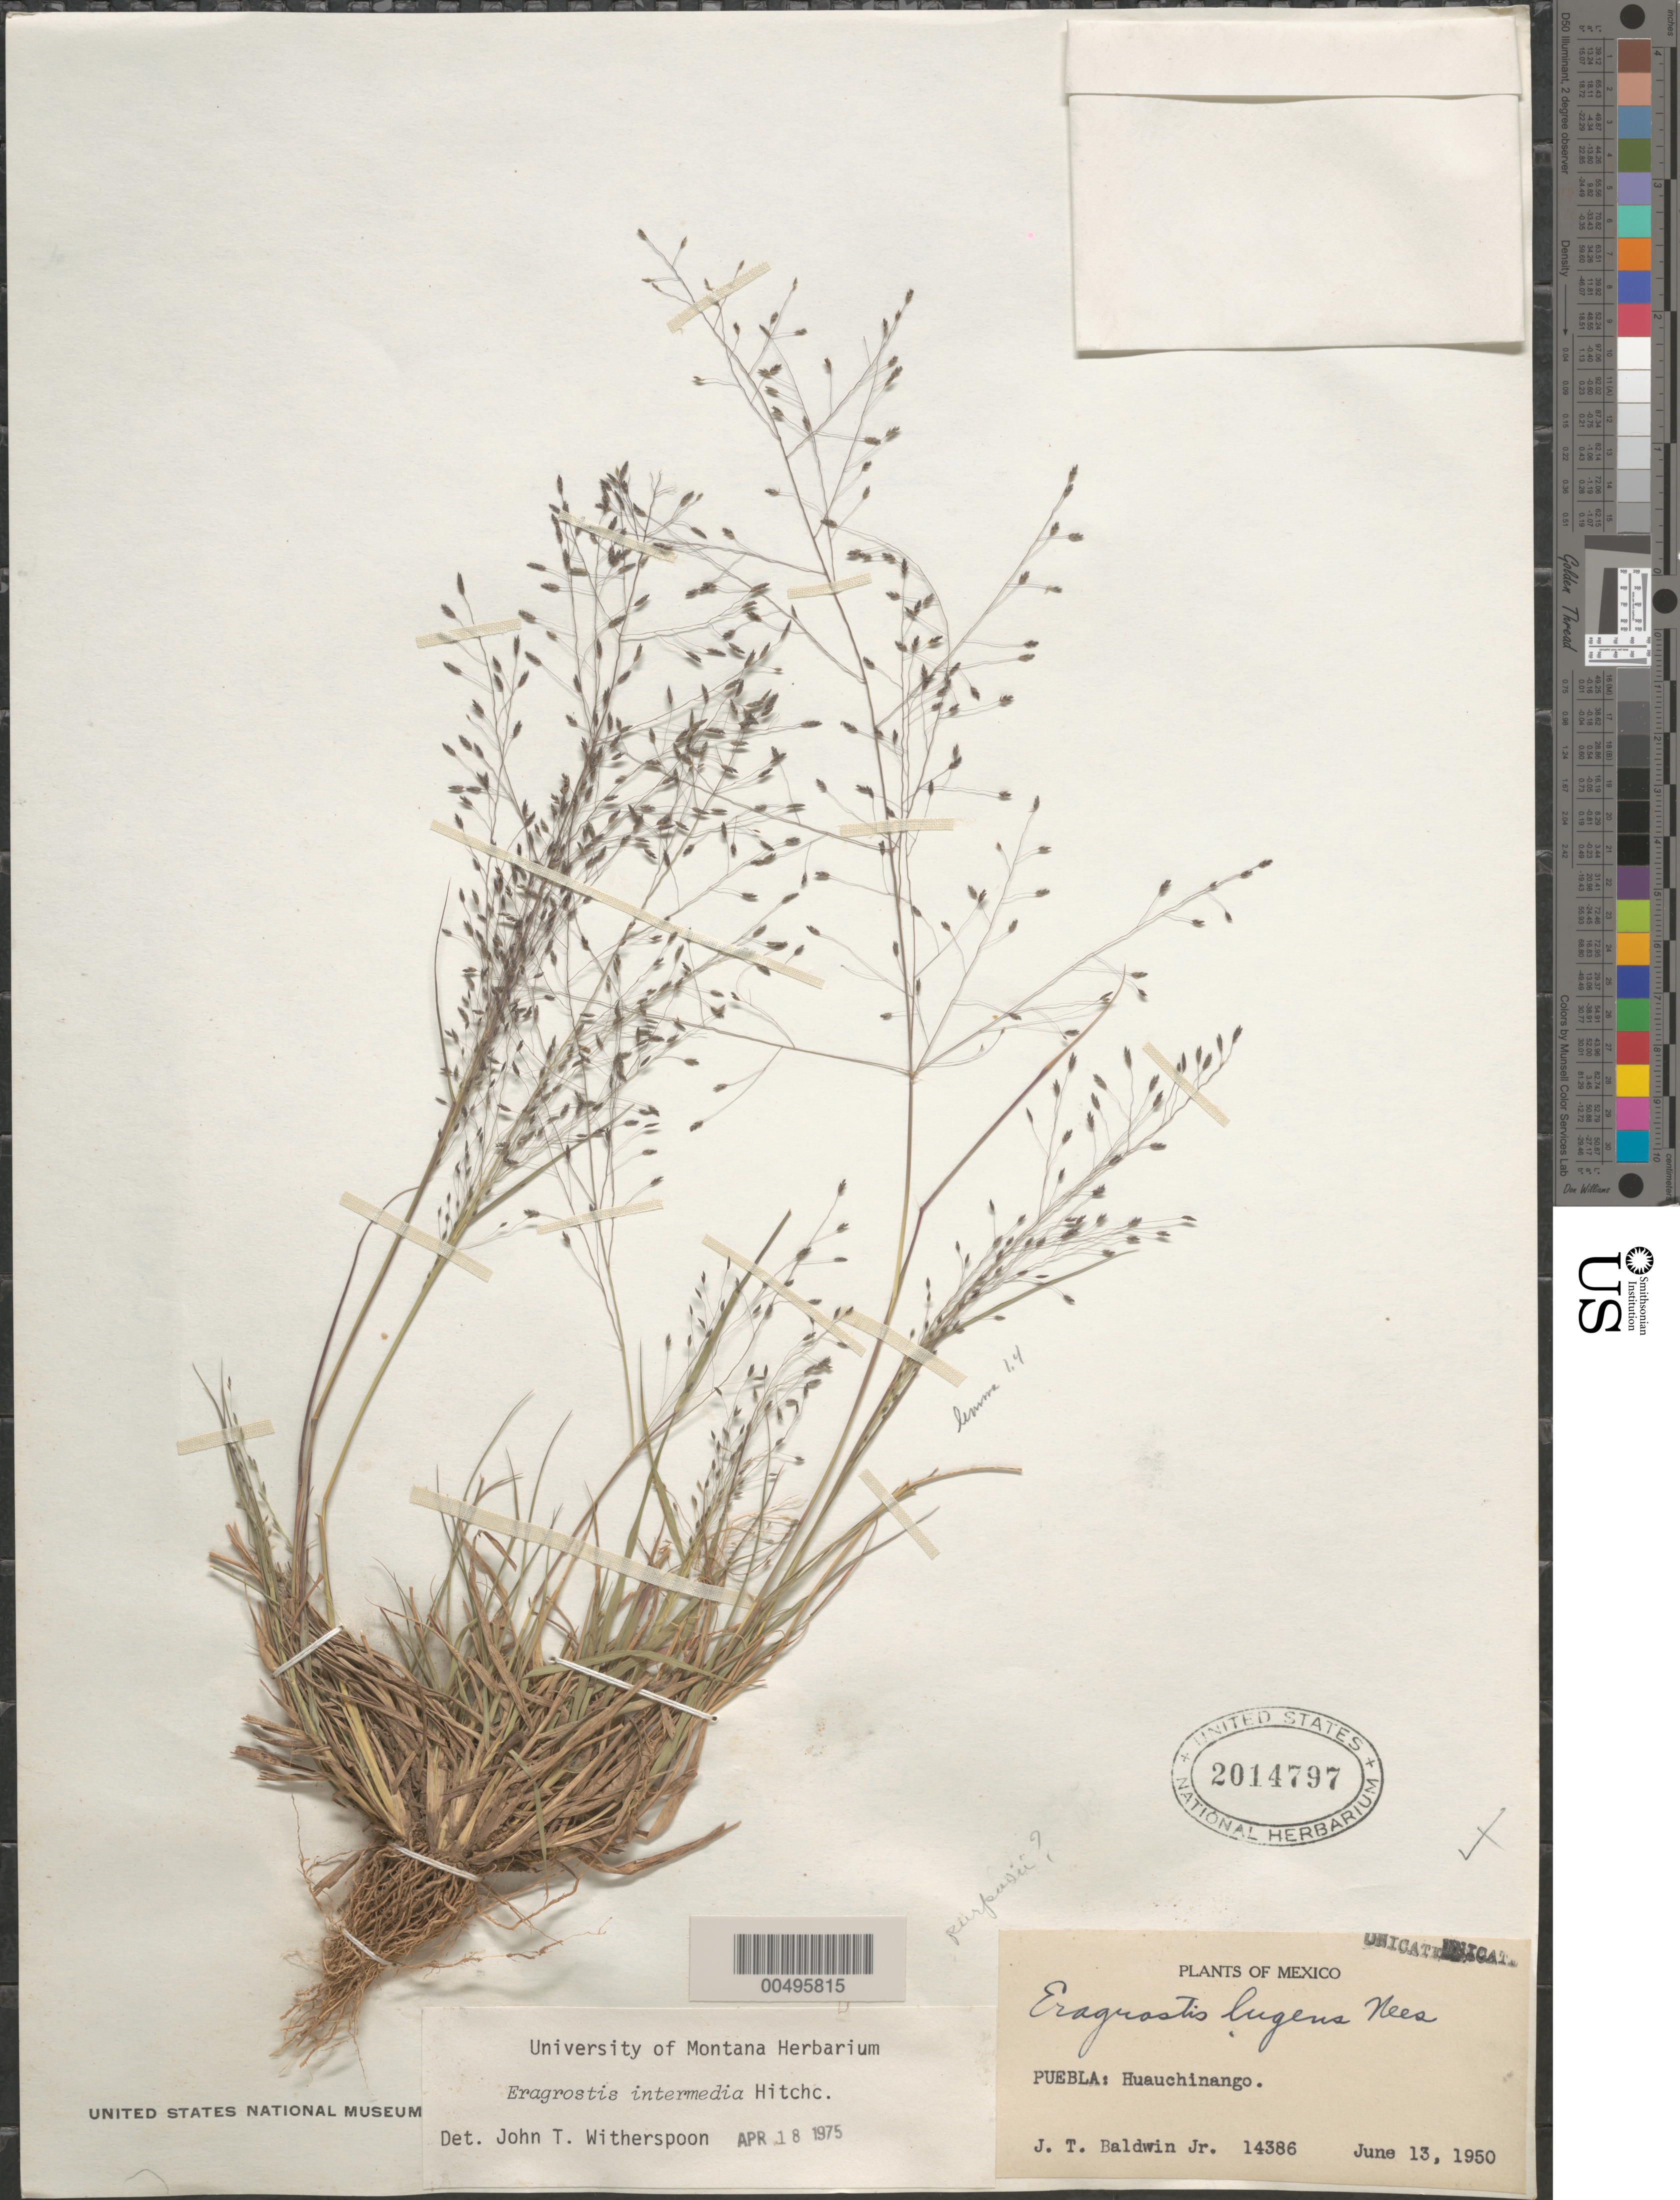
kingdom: Plantae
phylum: Tracheophyta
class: Liliopsida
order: Poales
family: Poaceae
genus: Eragrostis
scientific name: Eragrostis intermedia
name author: Hitchc.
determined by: Witherspoon, John T.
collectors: J. T. Baldwin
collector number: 14386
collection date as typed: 13 Jun 1950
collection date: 1950-06-13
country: Mexico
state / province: Puebla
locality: Huauchinango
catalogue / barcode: US 2014797